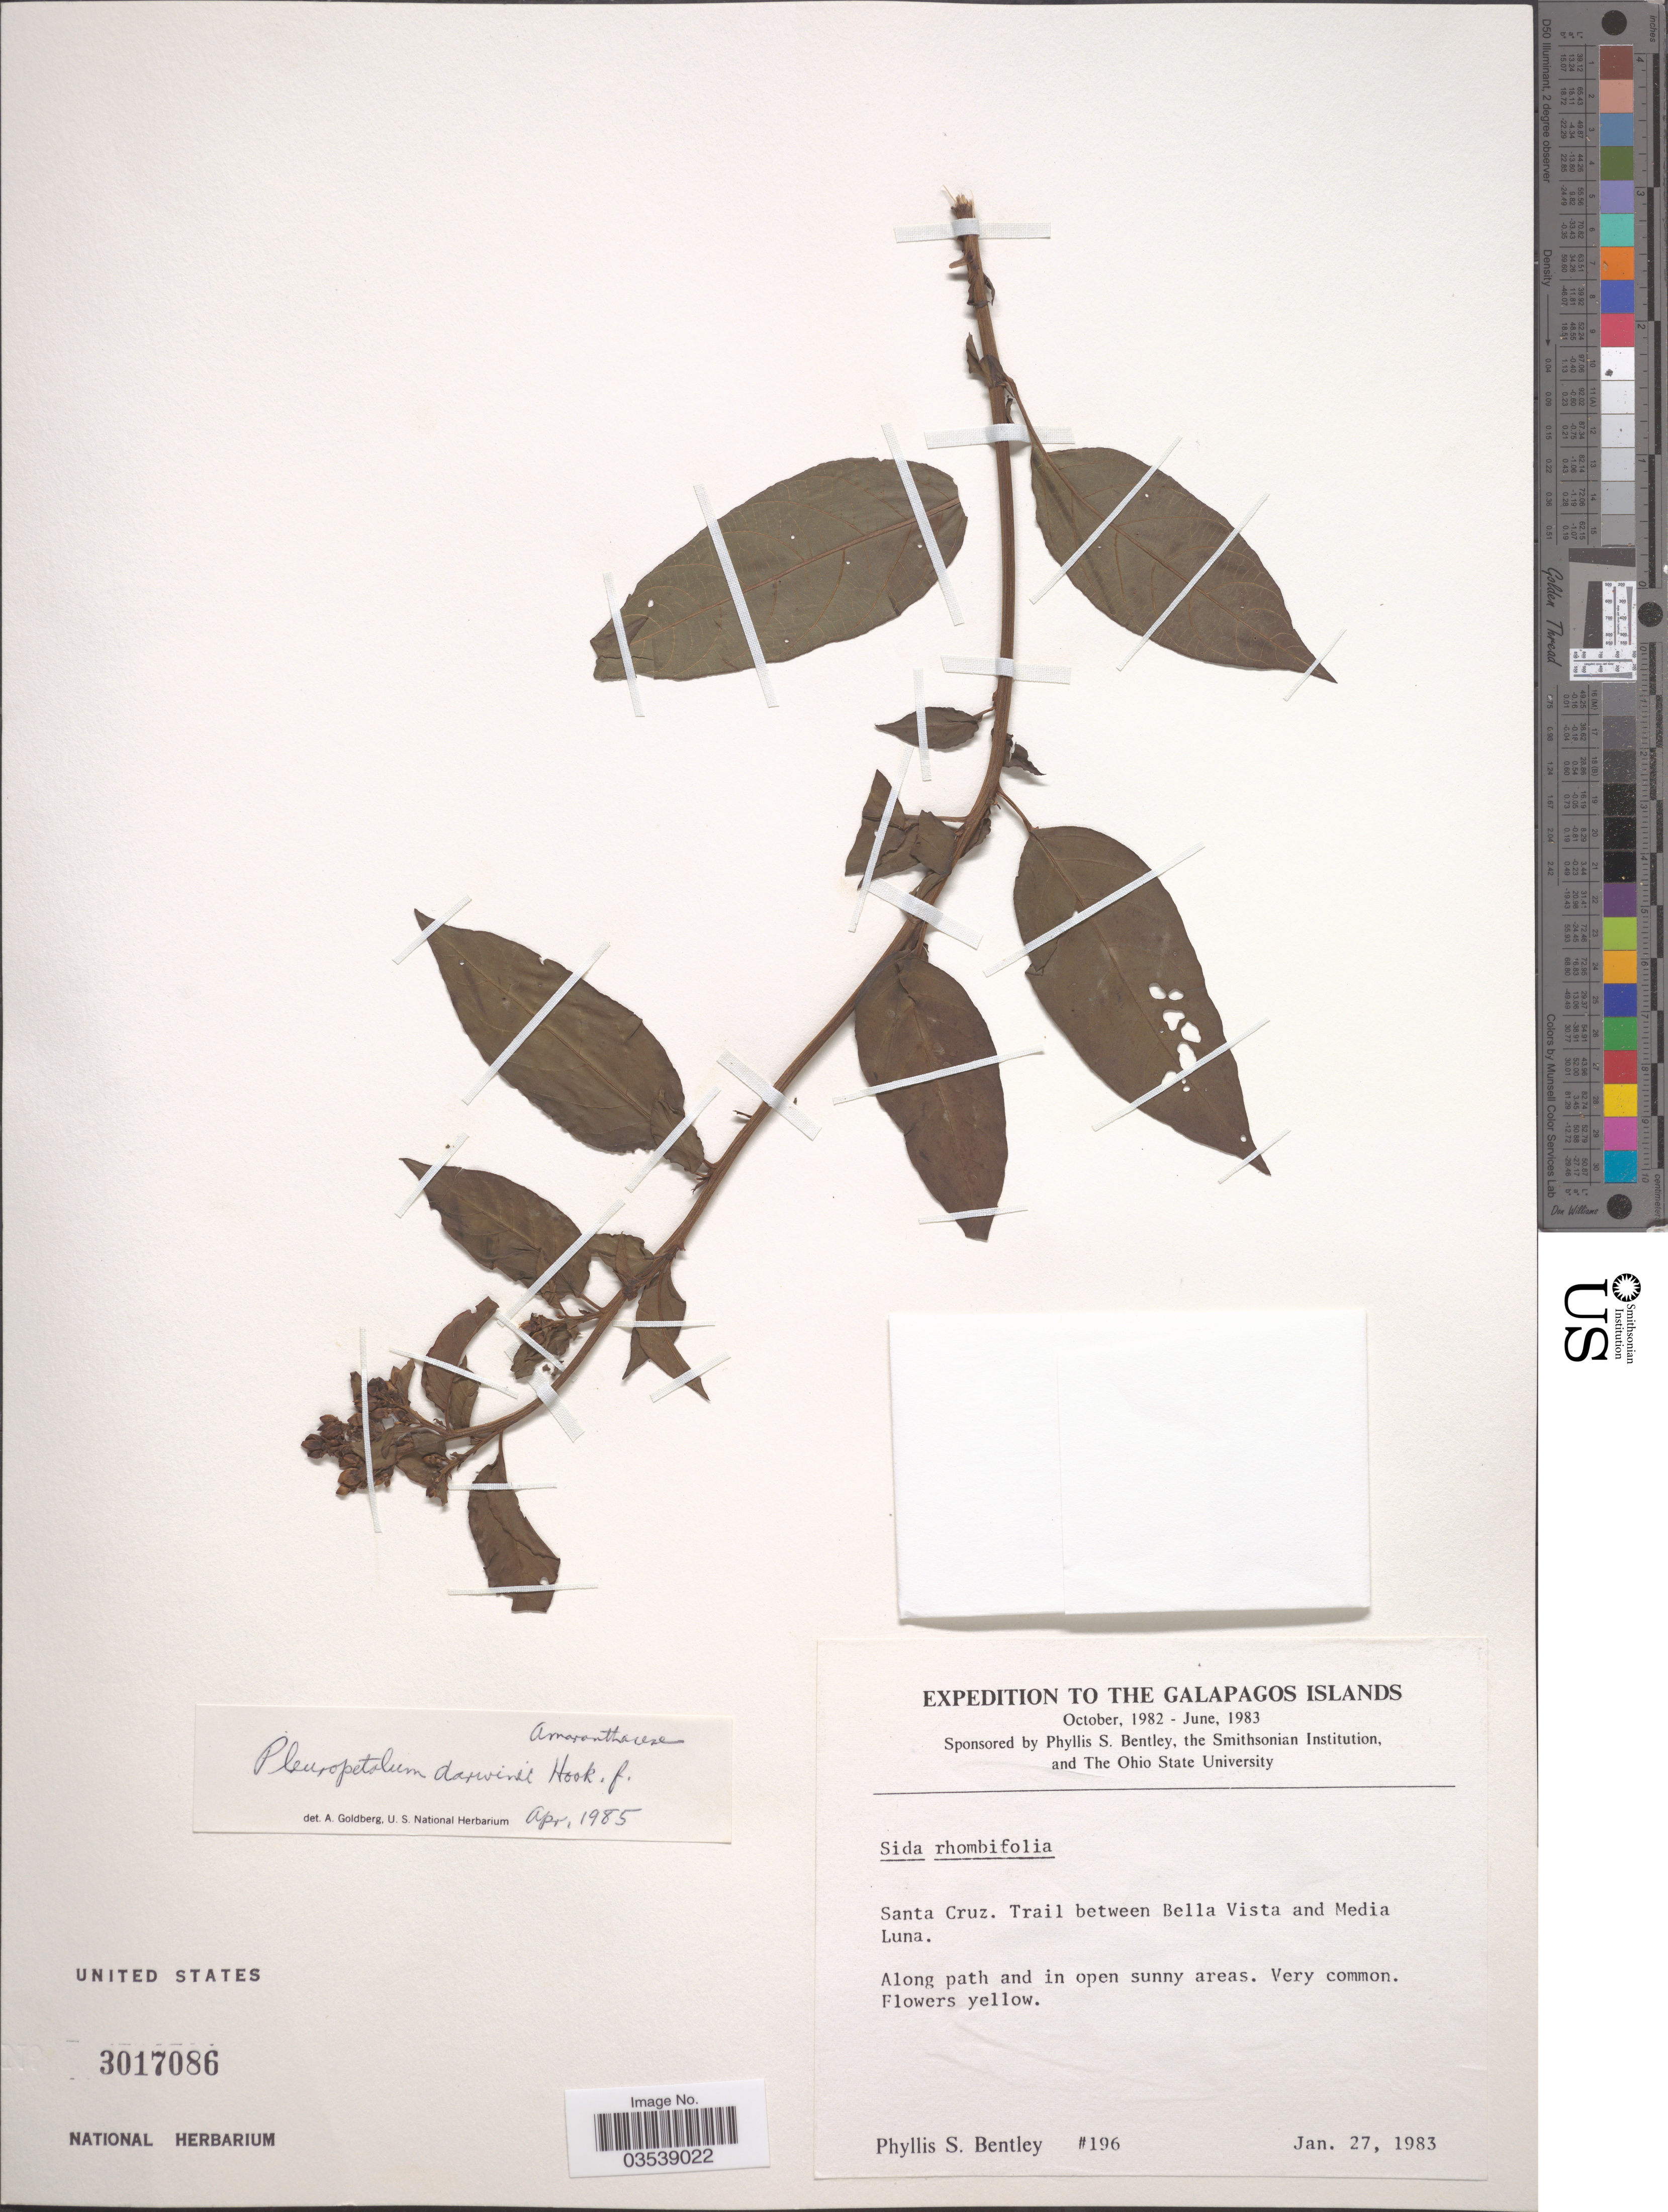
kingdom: Plantae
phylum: Tracheophyta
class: Magnoliopsida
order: Caryophyllales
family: Amaranthaceae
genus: Pleuropetalum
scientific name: Pleuropetalum darwinii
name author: Hook. f.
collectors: P. S. Bentley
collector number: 196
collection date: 1983-01-27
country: Ecuador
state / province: Colón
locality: The Galapagos Islands. Santa Cruz. Trail between Bella Vista and Media Luna.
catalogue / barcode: US 3017086